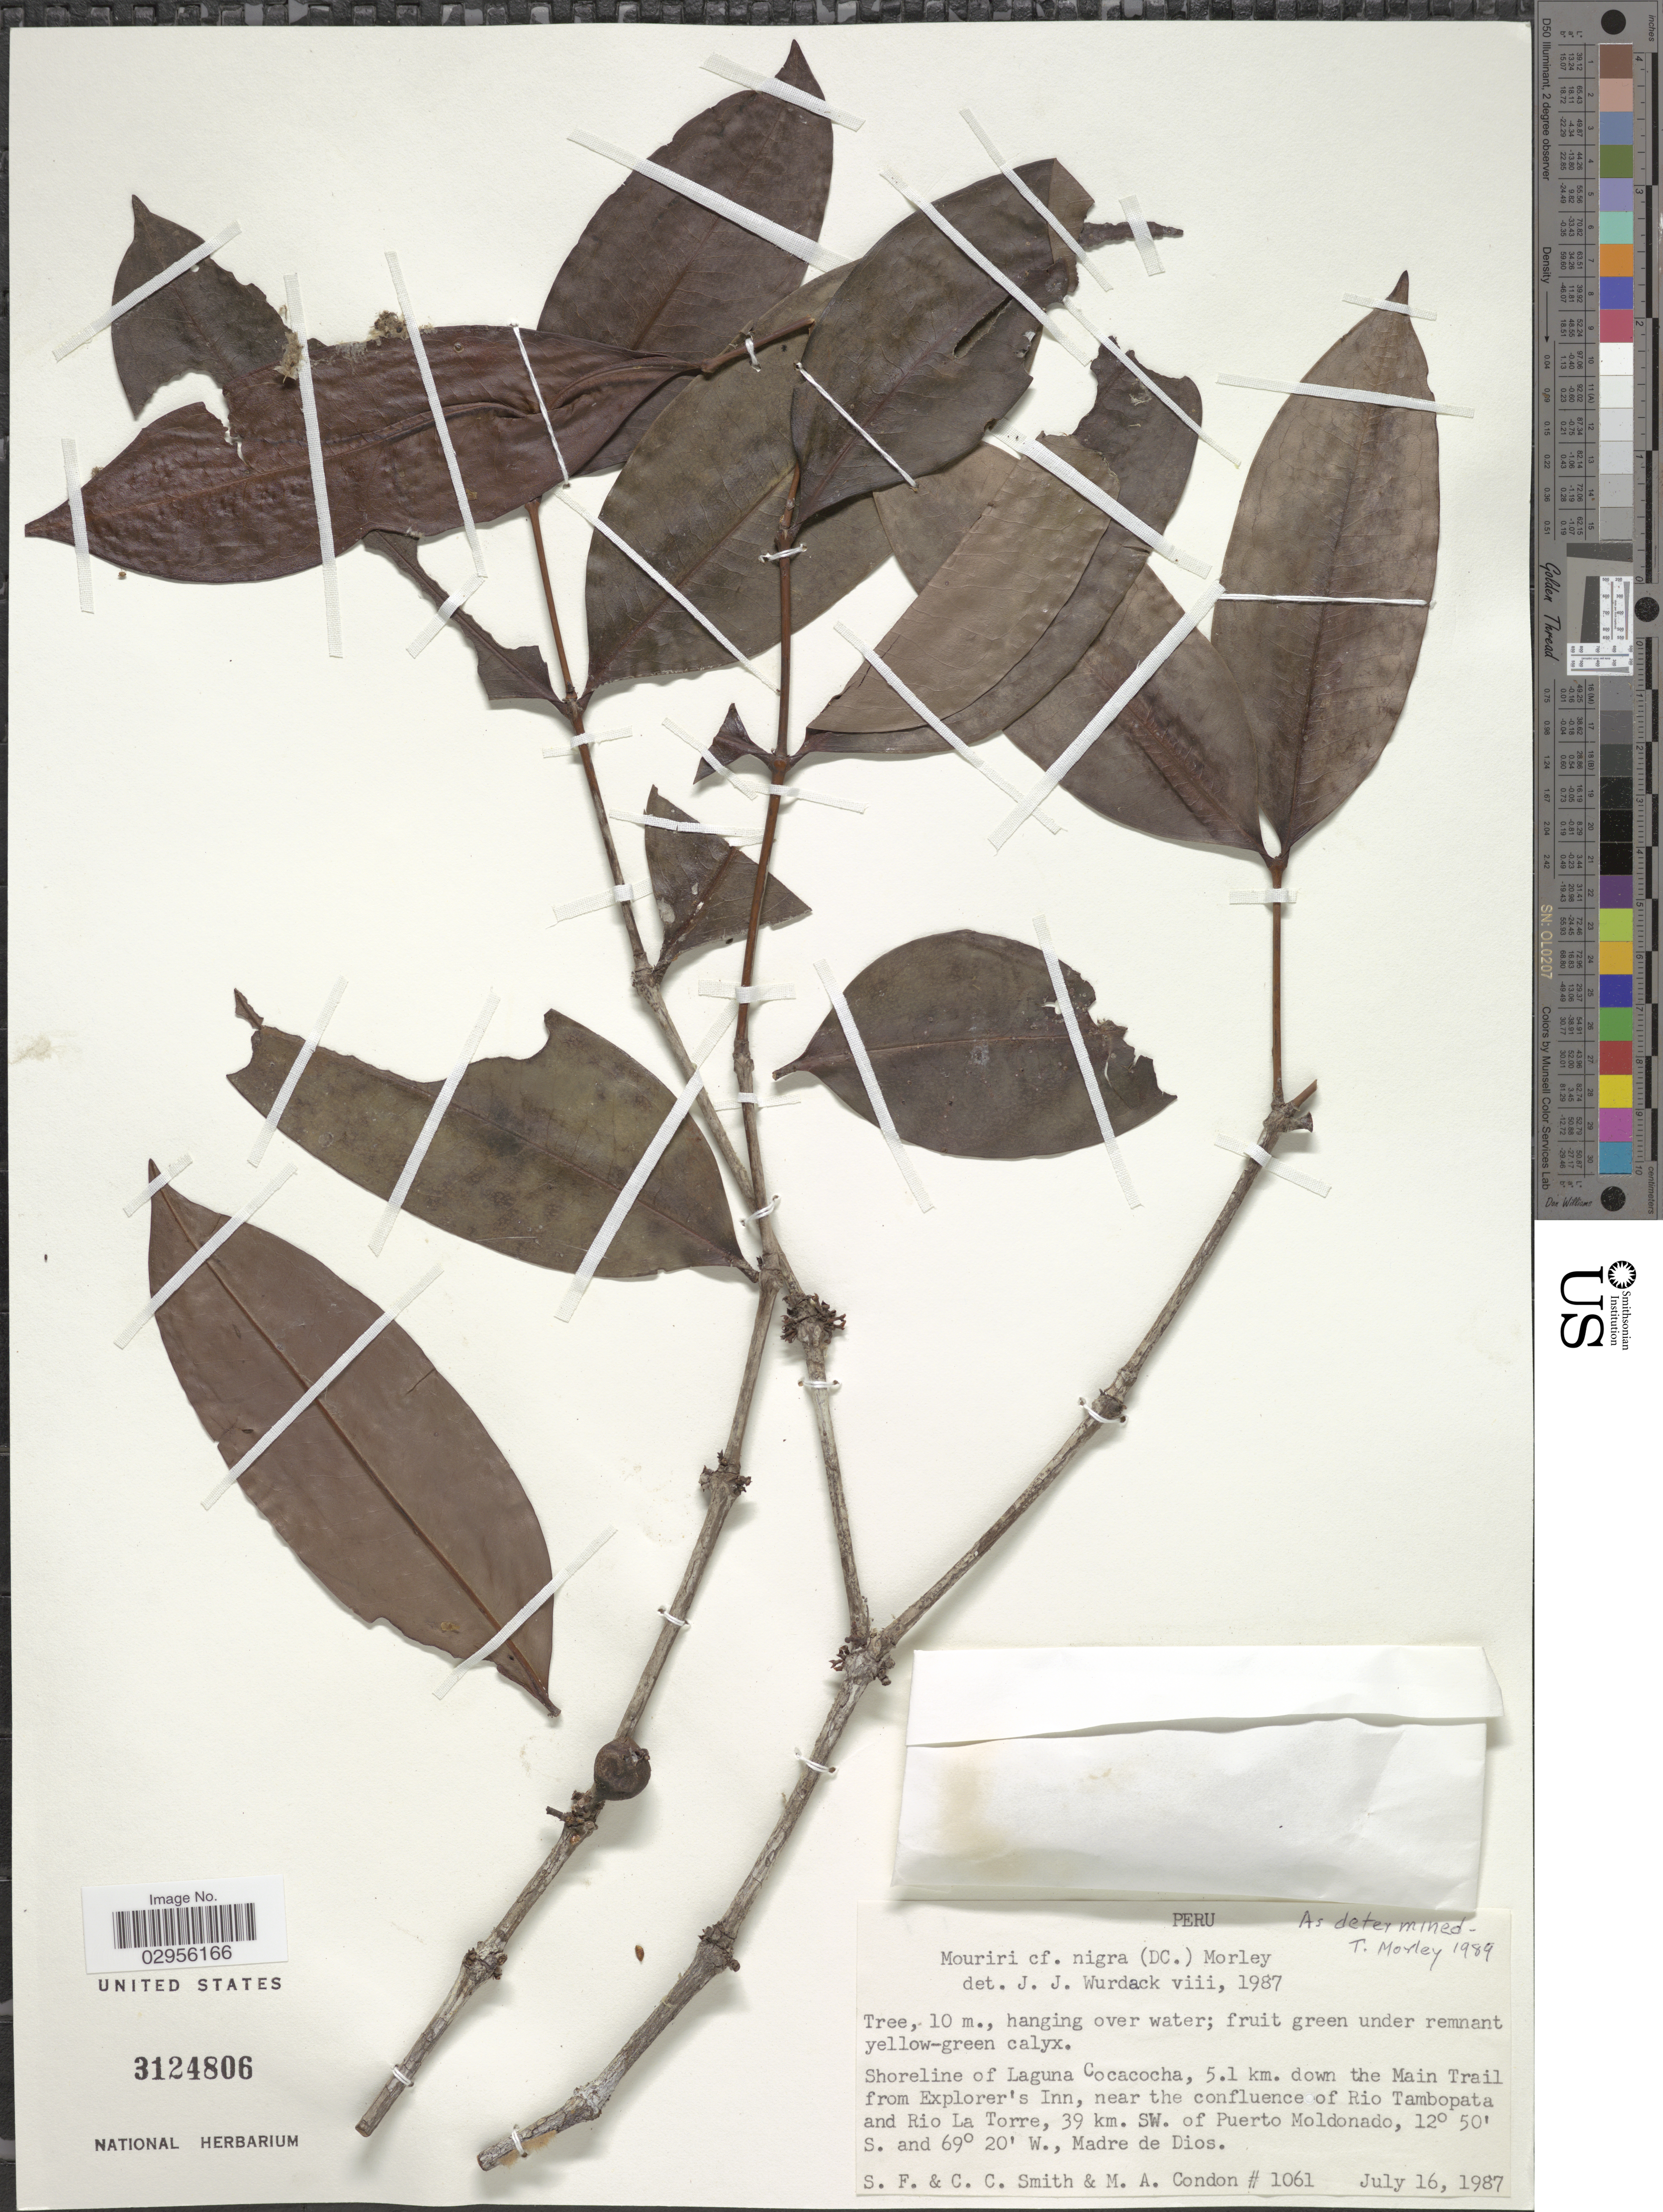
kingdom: Plantae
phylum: Tracheophyta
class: Magnoliopsida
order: Myrtales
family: Melastomataceae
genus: Mouriri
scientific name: Mouriri nigra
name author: (DC.) Morley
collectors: S.F. Smith, C. C. Smith & M. Condon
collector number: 1061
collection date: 1987-07-16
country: Peru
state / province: Madre de Dios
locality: Shoreline of Laguna Cocacocha, 5.1 km. down the Main Trail from Explorer's Inn, near the confluence of Rio Tambopata and Rio La Torre, 39 km. SW. of Puerto Moldonado.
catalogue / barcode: US 3124806